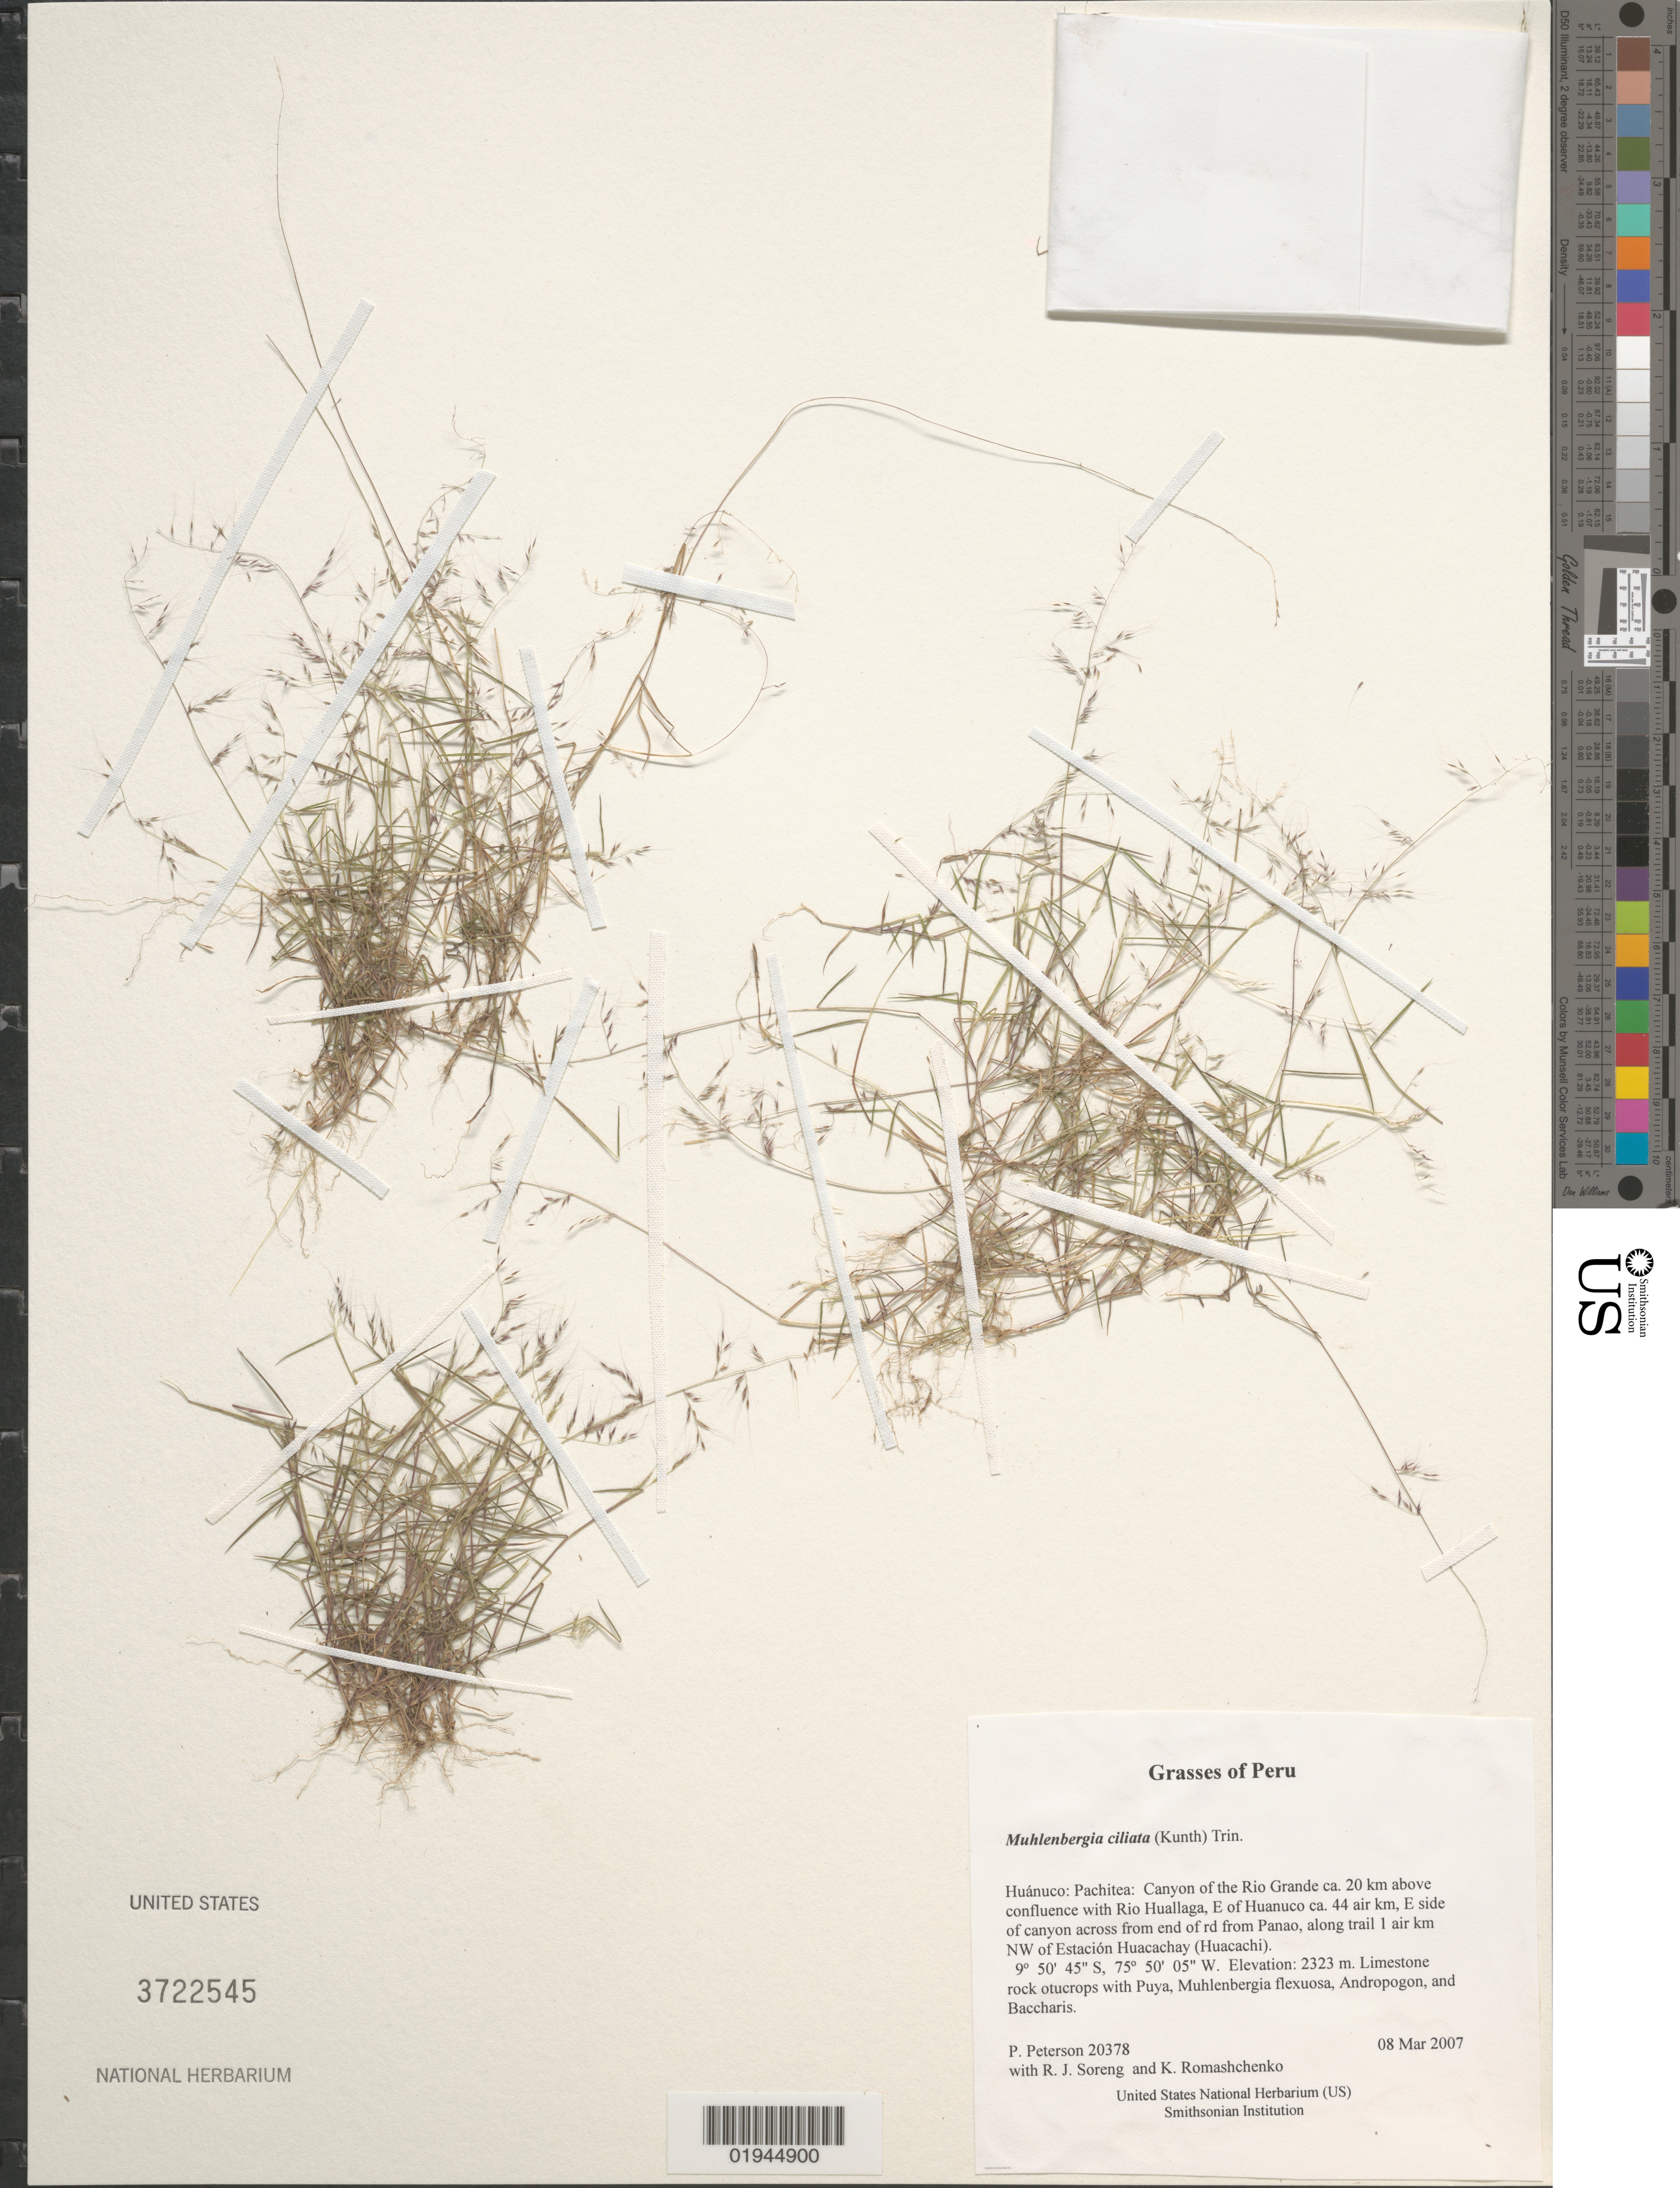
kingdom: Plantae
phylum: Tracheophyta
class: Liliopsida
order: Poales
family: Poaceae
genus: Muhlenbergia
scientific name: Muhlenbergia ciliata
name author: (Kunth) Trin.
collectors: P. M. Peterson, R. J. Soreng & K. Romashchenko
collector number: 20378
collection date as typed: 08 Mar 2007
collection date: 2007-03-08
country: Peru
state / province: Huánuco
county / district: Pachitea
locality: Canyon of the Rio Grande ca. 20 km above confluence with Rio Huallaga, E of Huanuco ca. 44 air km, E side of canyon across from end of rd from Panao, along trail 1 air km NW of Estación Huacachay (Huacachi)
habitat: Limestone rock otucrops with Puya, Muhlenbergia flexuosa, Andropogon, and Baccharis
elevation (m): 2323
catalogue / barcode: US 3722545